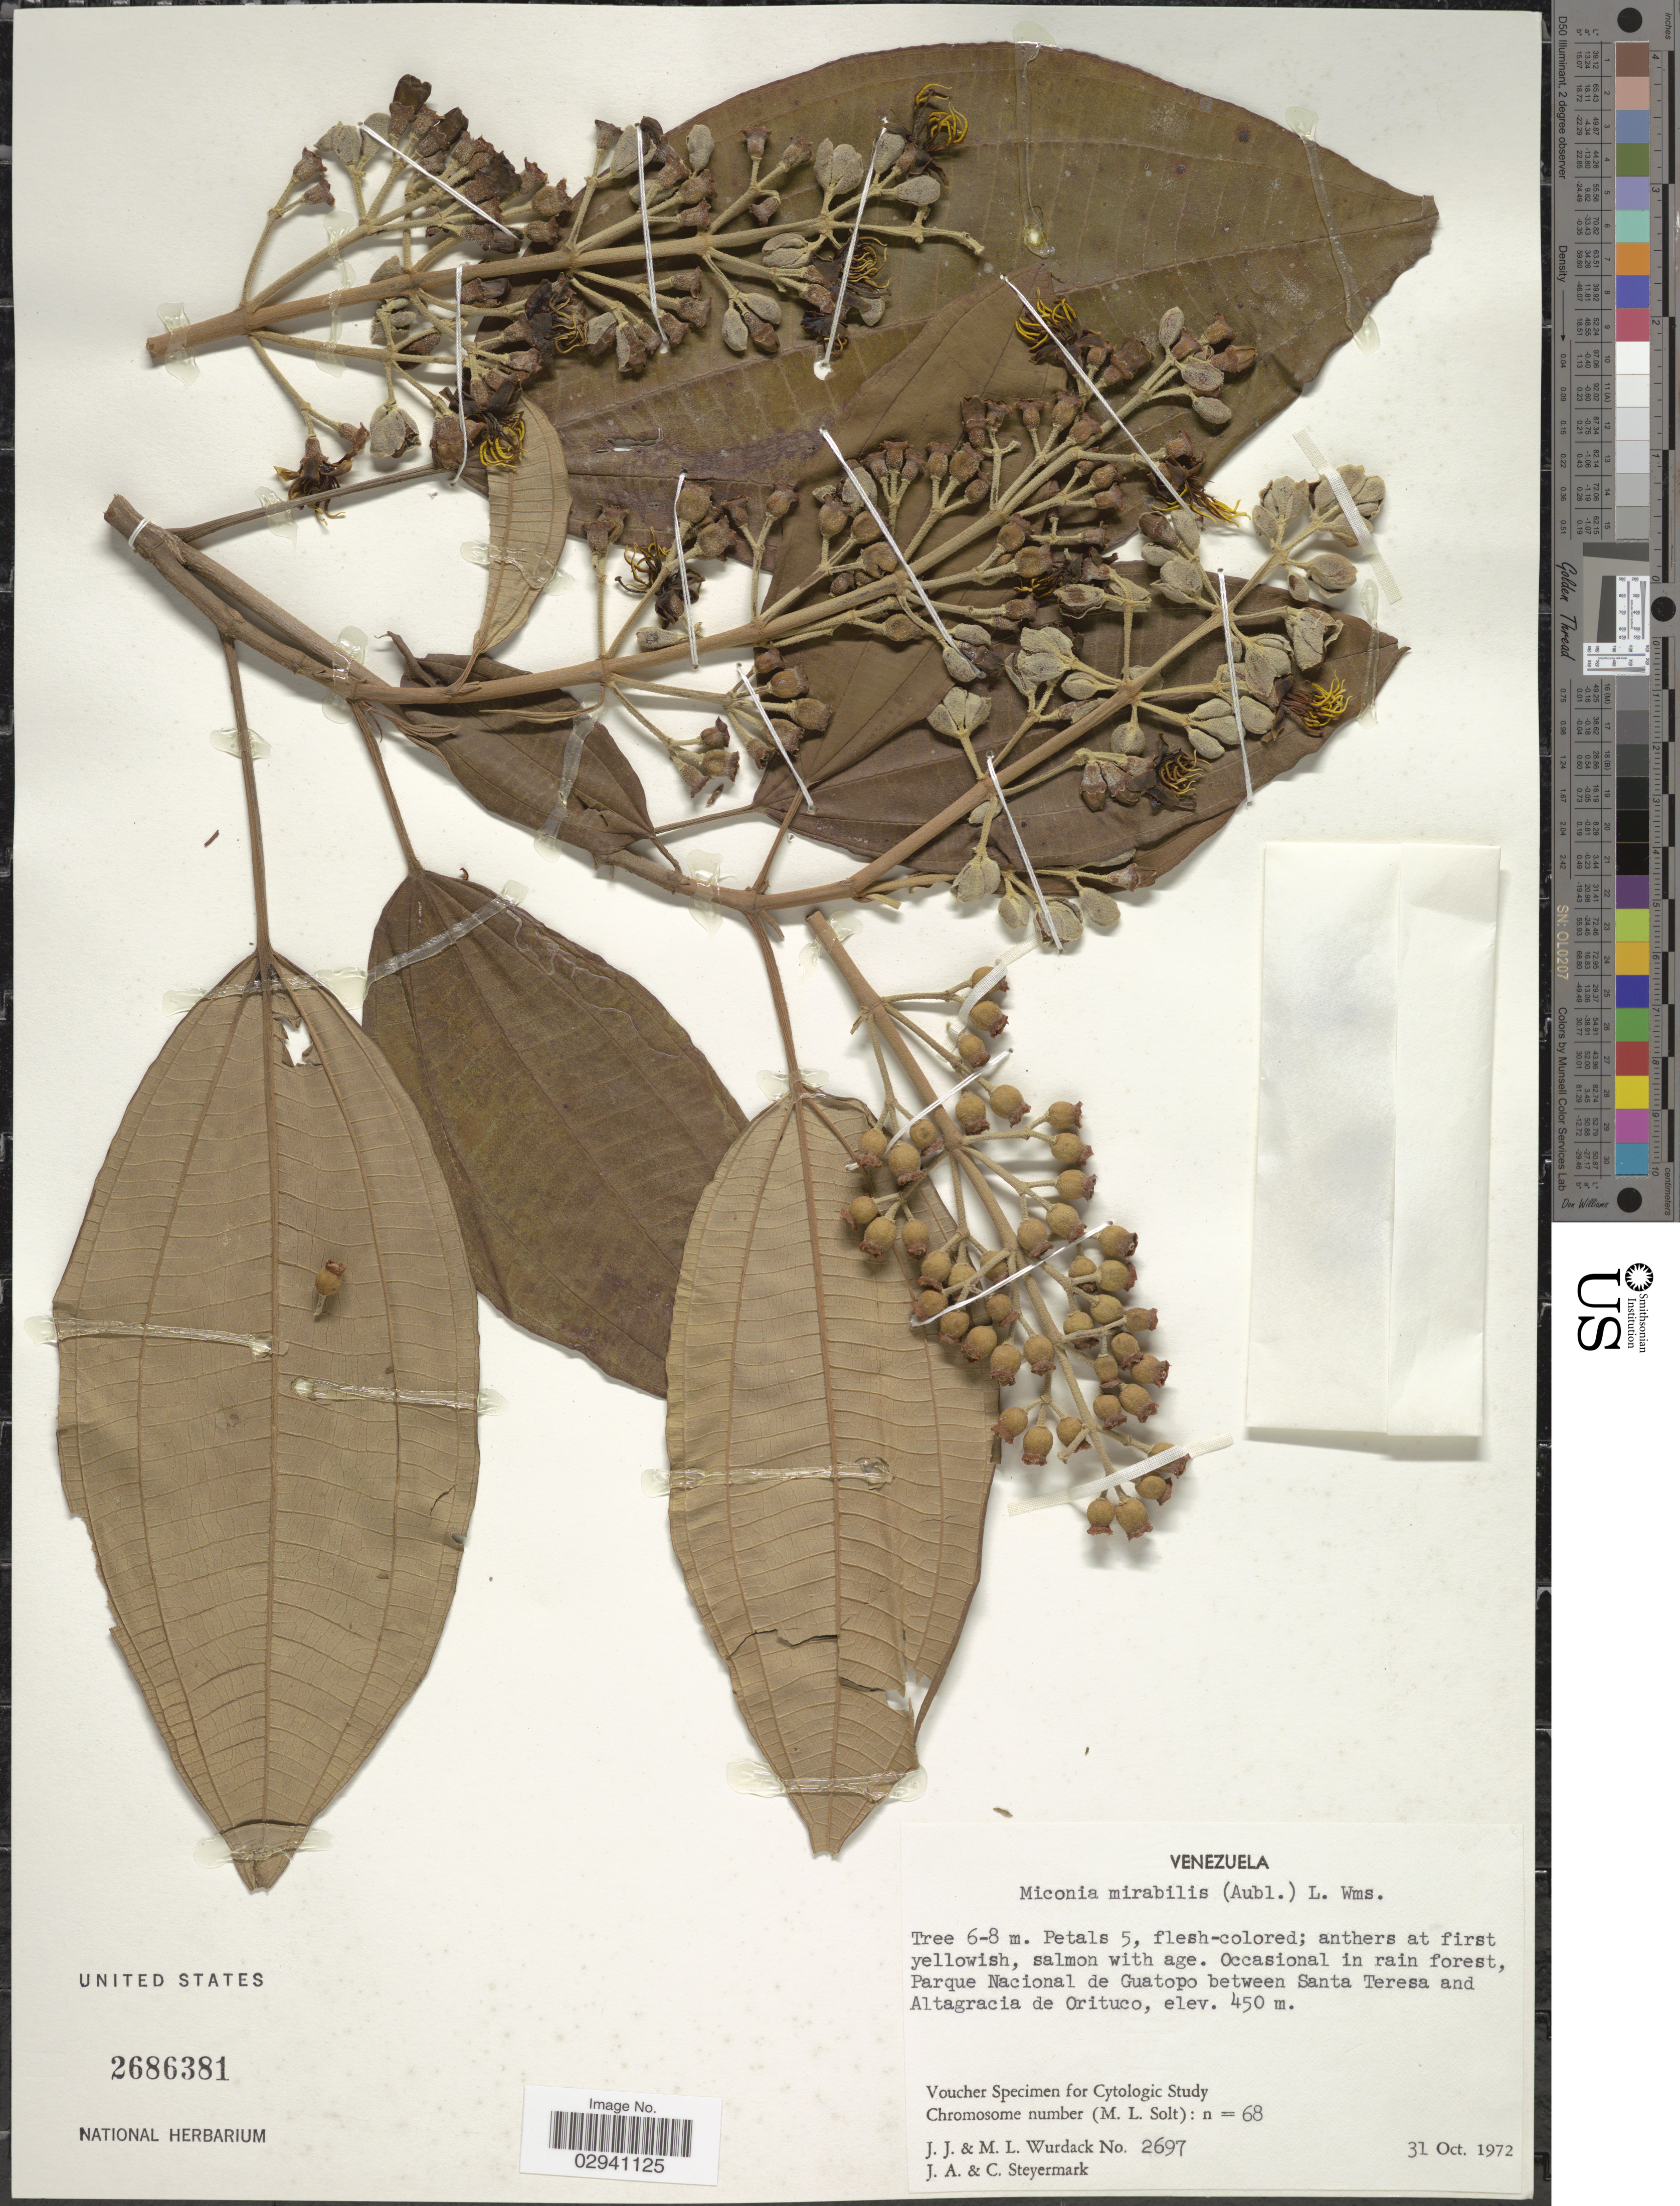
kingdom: Plantae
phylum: Tracheophyta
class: Magnoliopsida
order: Myrtales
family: Melastomataceae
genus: Miconia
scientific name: Miconia mirabilis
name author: (Aubl.) L.O. Williams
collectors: J. J. Wurdack, M. L. Wurdack, J. Steyermark & C. Steyermark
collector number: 2697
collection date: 1972-10-31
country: Venezuela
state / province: Miranda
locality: Parque Nacional de Guatopo between Santa Teresa and Altagracia de Orituco.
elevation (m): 450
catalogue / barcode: US 2686381